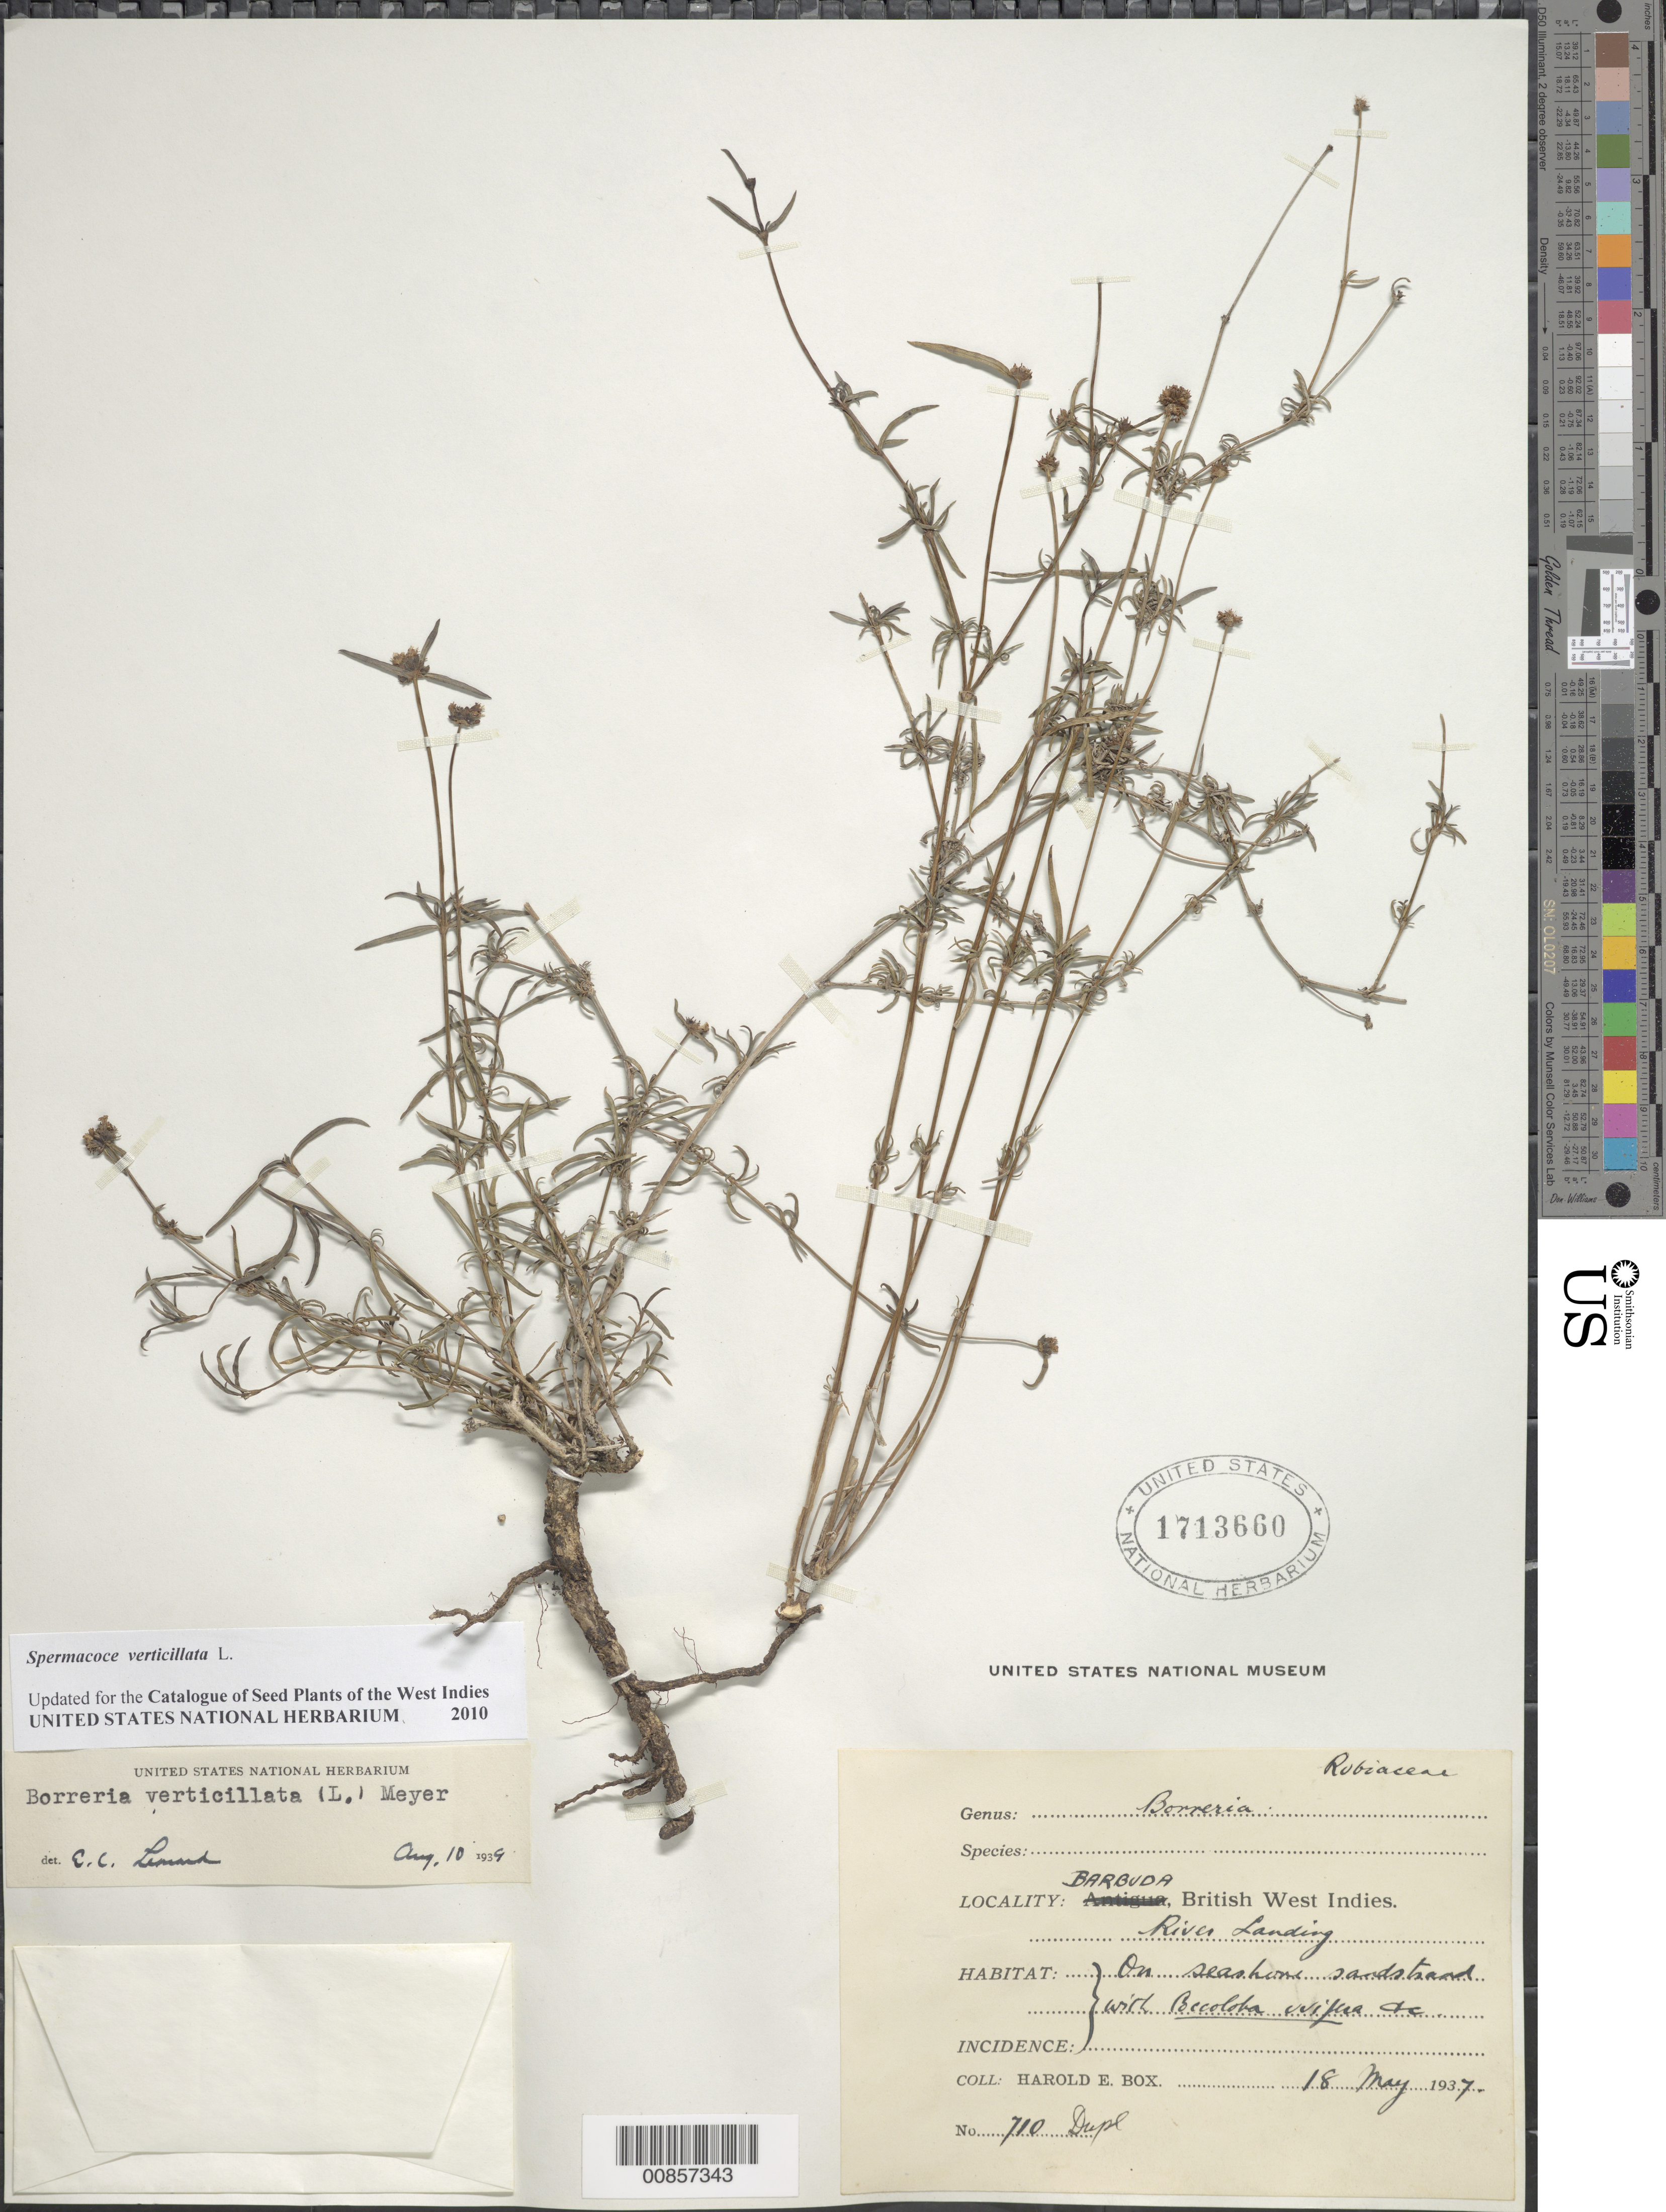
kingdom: Plantae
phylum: Tracheophyta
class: Magnoliopsida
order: Gentianales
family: Rubiaceae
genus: Spermacoce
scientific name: Spermacoce verticillata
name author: L.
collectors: H. E. Box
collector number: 710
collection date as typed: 18 May 1937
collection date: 1937-05-18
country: Antigua and Barbuda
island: Barbuda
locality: River Landing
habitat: On seashore sands, with Becoloba uvifera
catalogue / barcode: US 1713660